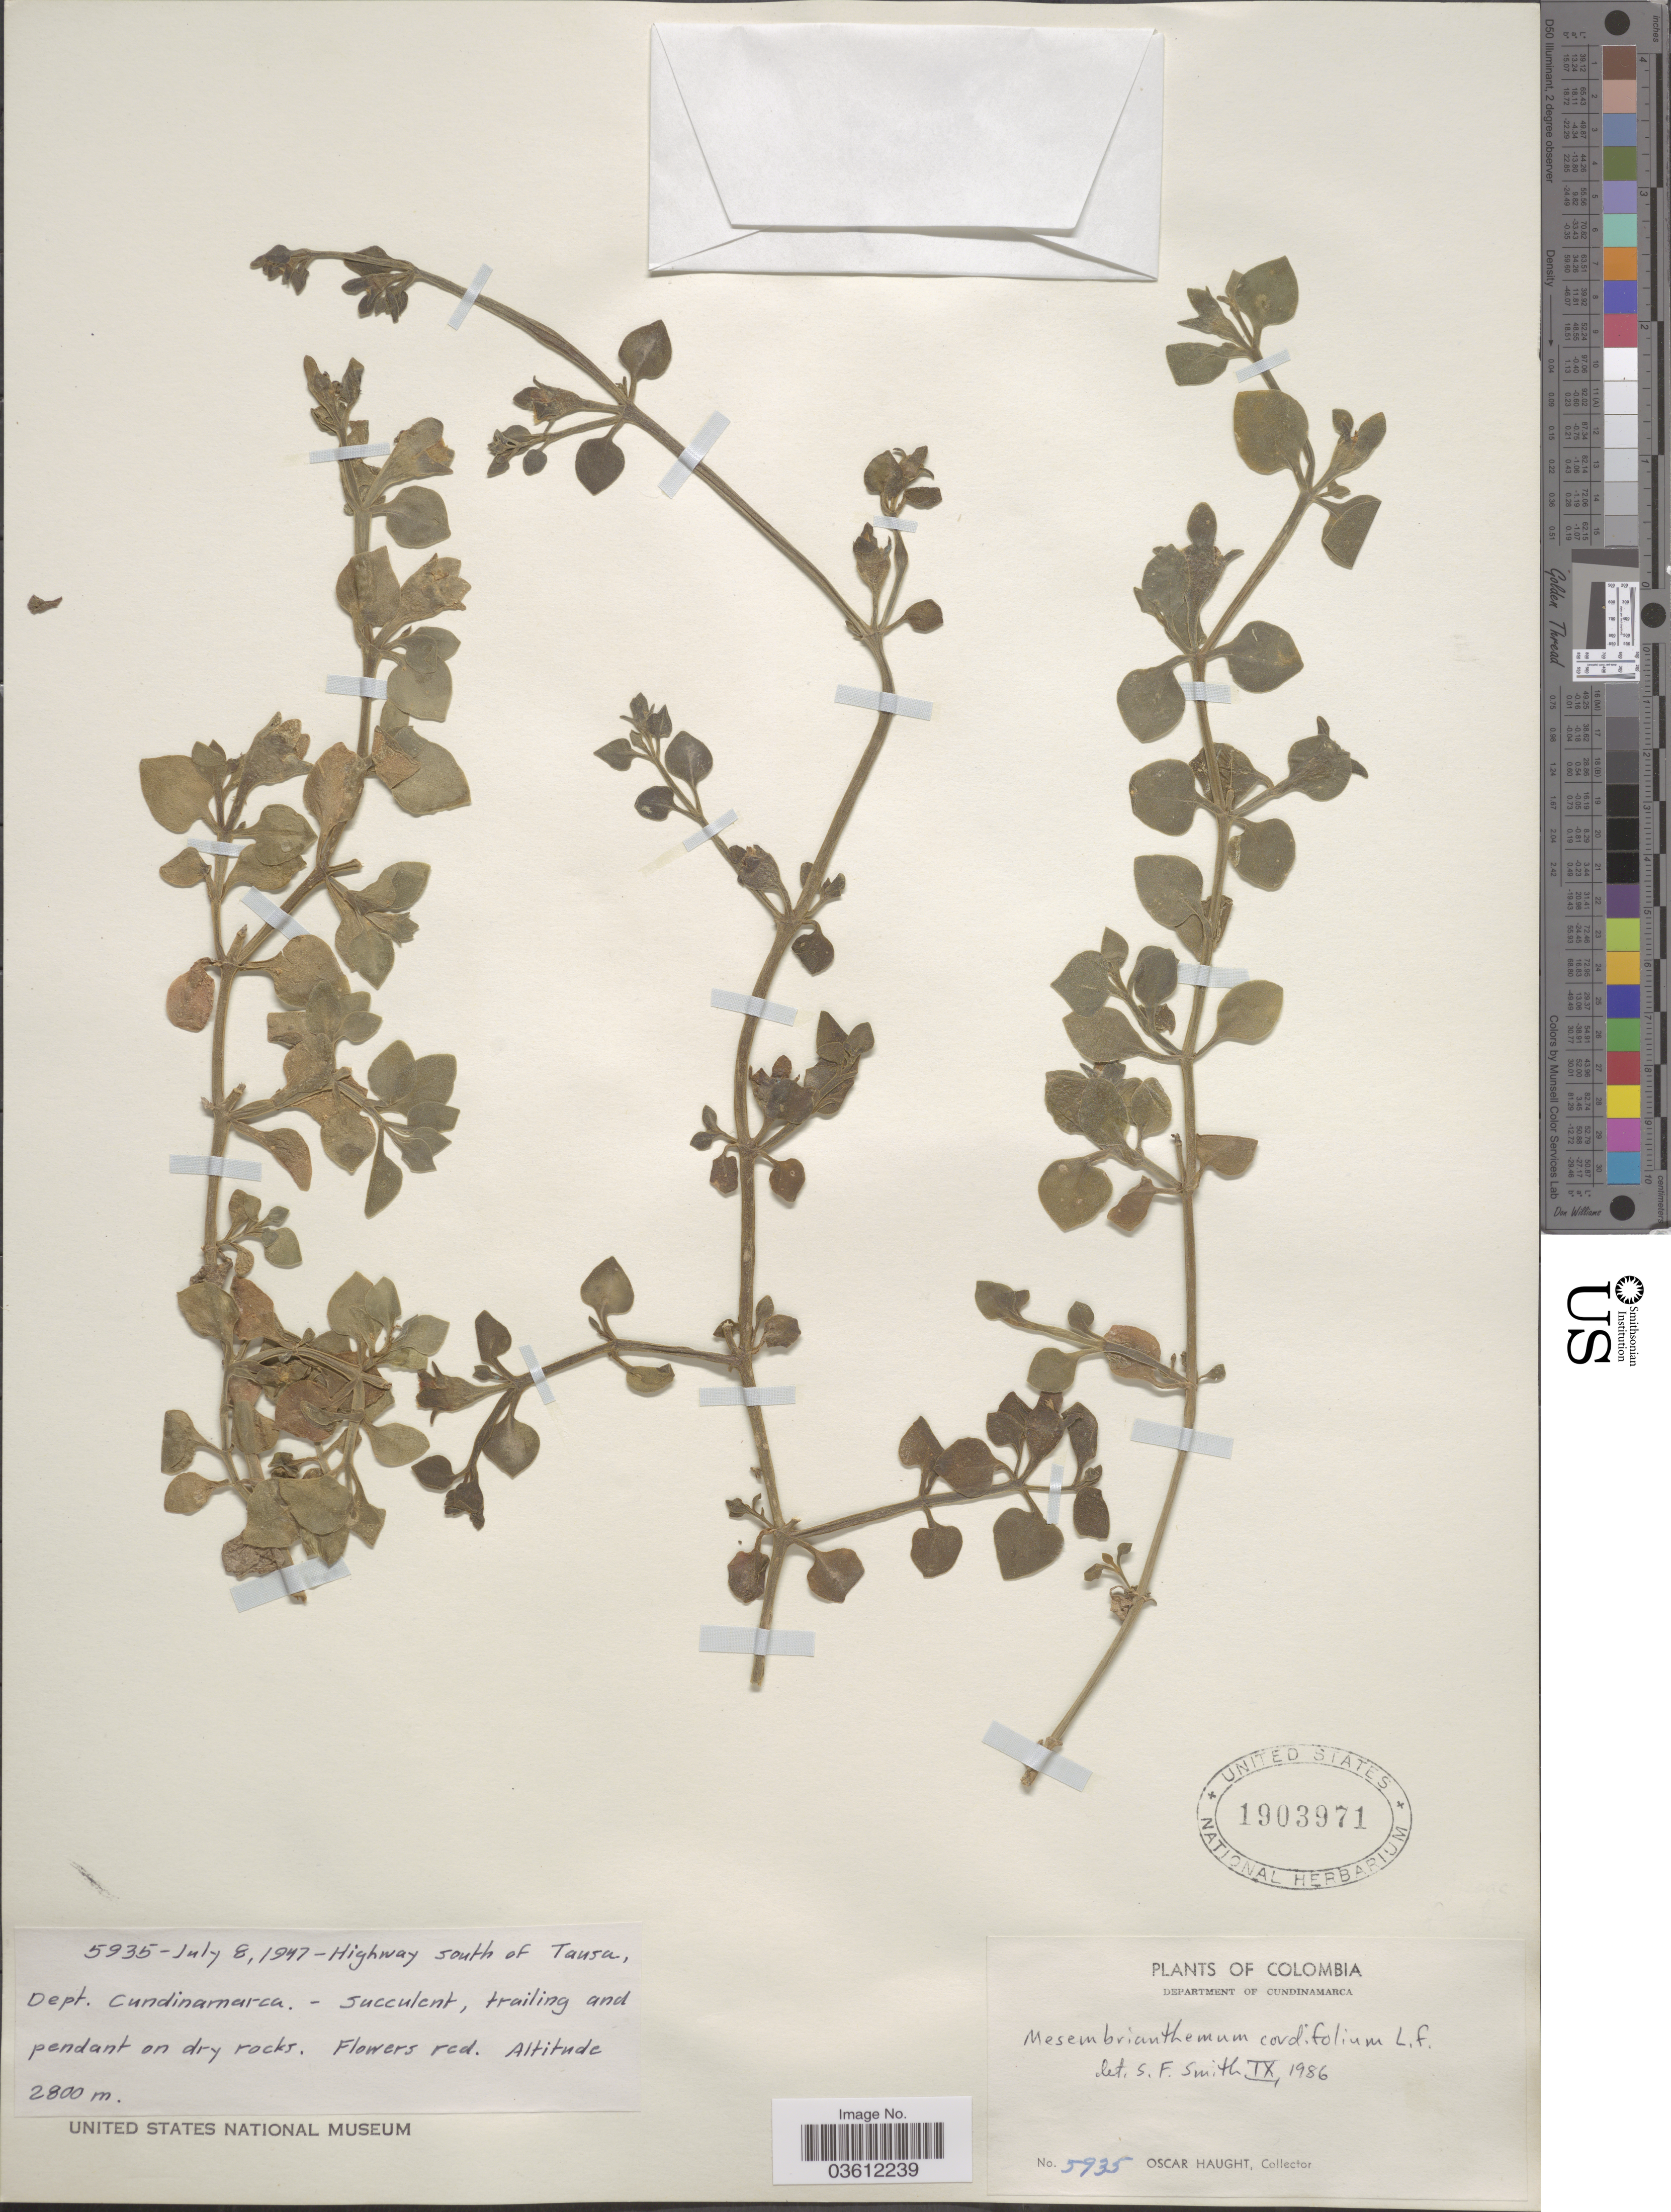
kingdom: Plantae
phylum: Tracheophyta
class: Magnoliopsida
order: Caryophyllales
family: Aizoaceae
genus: Mesembryanthemum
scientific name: Mesembryanthemum cordifolium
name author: L. f.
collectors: O. Haught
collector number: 5935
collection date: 1947-07-08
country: Colombia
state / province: Cundinamarca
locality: Department of Cundinamarca. Highway south of Tausa.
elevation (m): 2800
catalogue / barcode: US 1903971